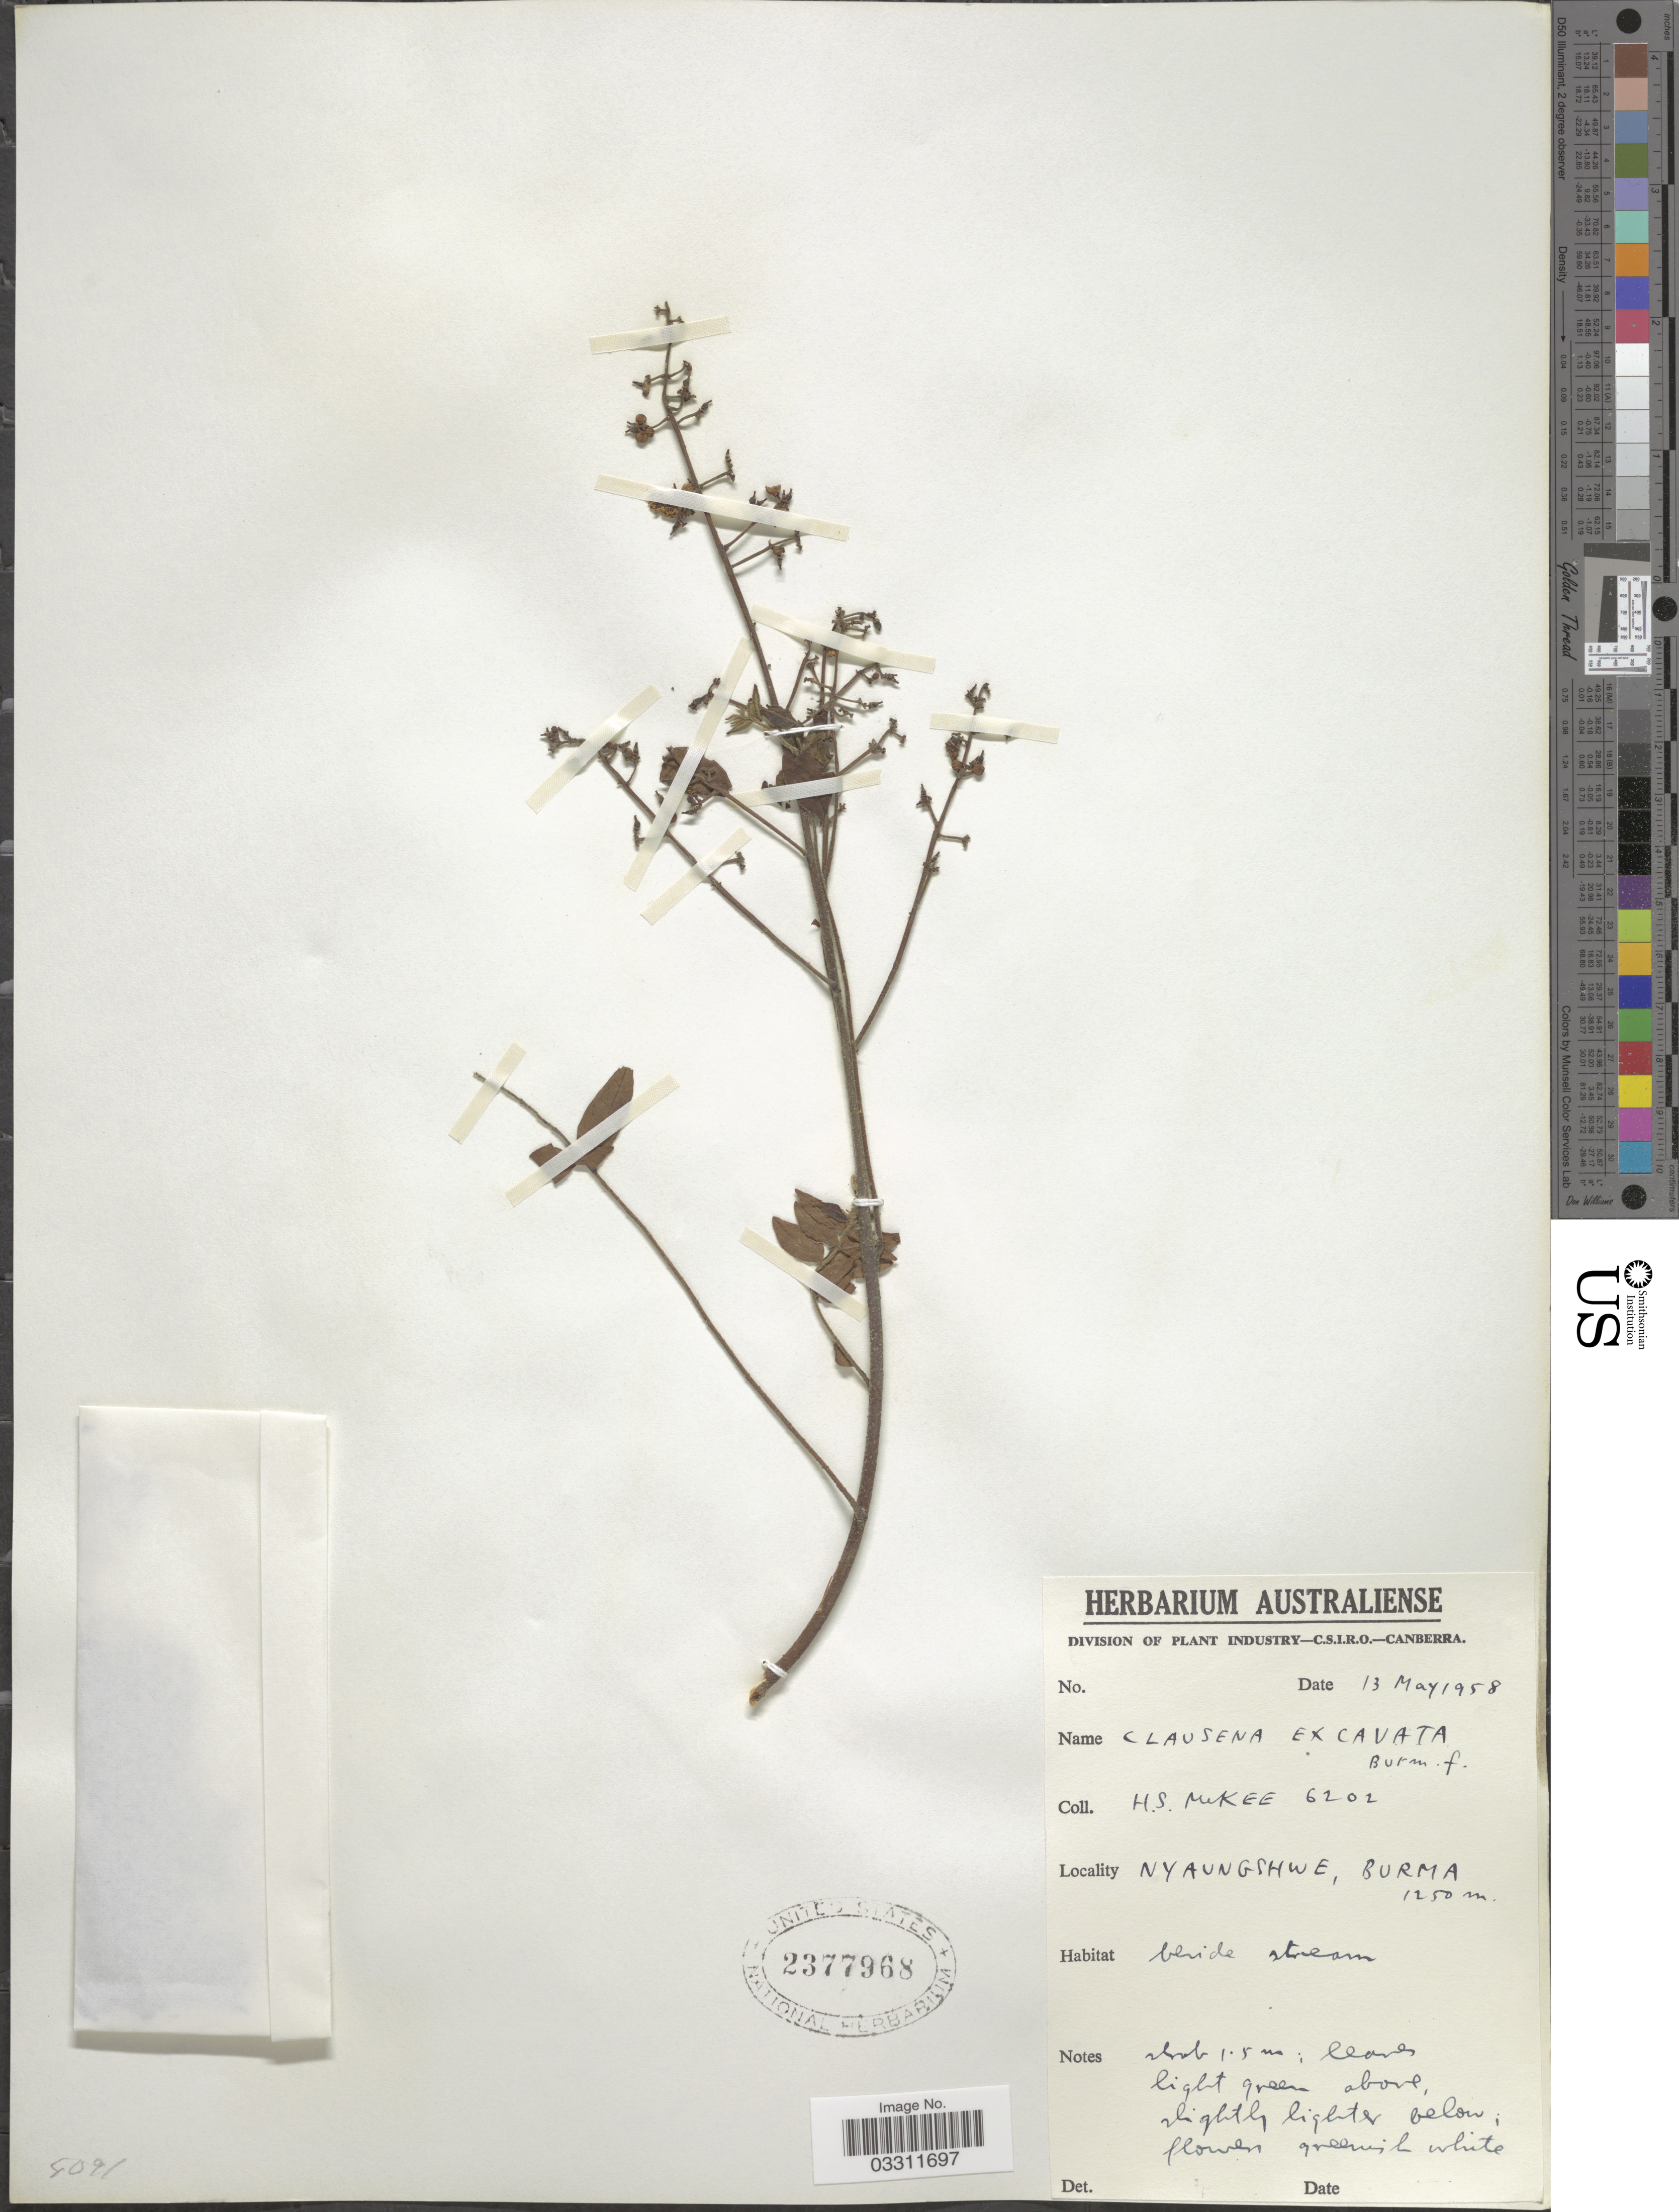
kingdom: Plantae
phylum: Tracheophyta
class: Magnoliopsida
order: Sapindales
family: Rutaceae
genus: Clausena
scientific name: Clausena excavata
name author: Burm. f.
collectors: H. S. McKee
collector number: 6202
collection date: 1958-05-13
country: Myanmar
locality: Nyaungshwe, Burma.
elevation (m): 1250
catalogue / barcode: US 2377968